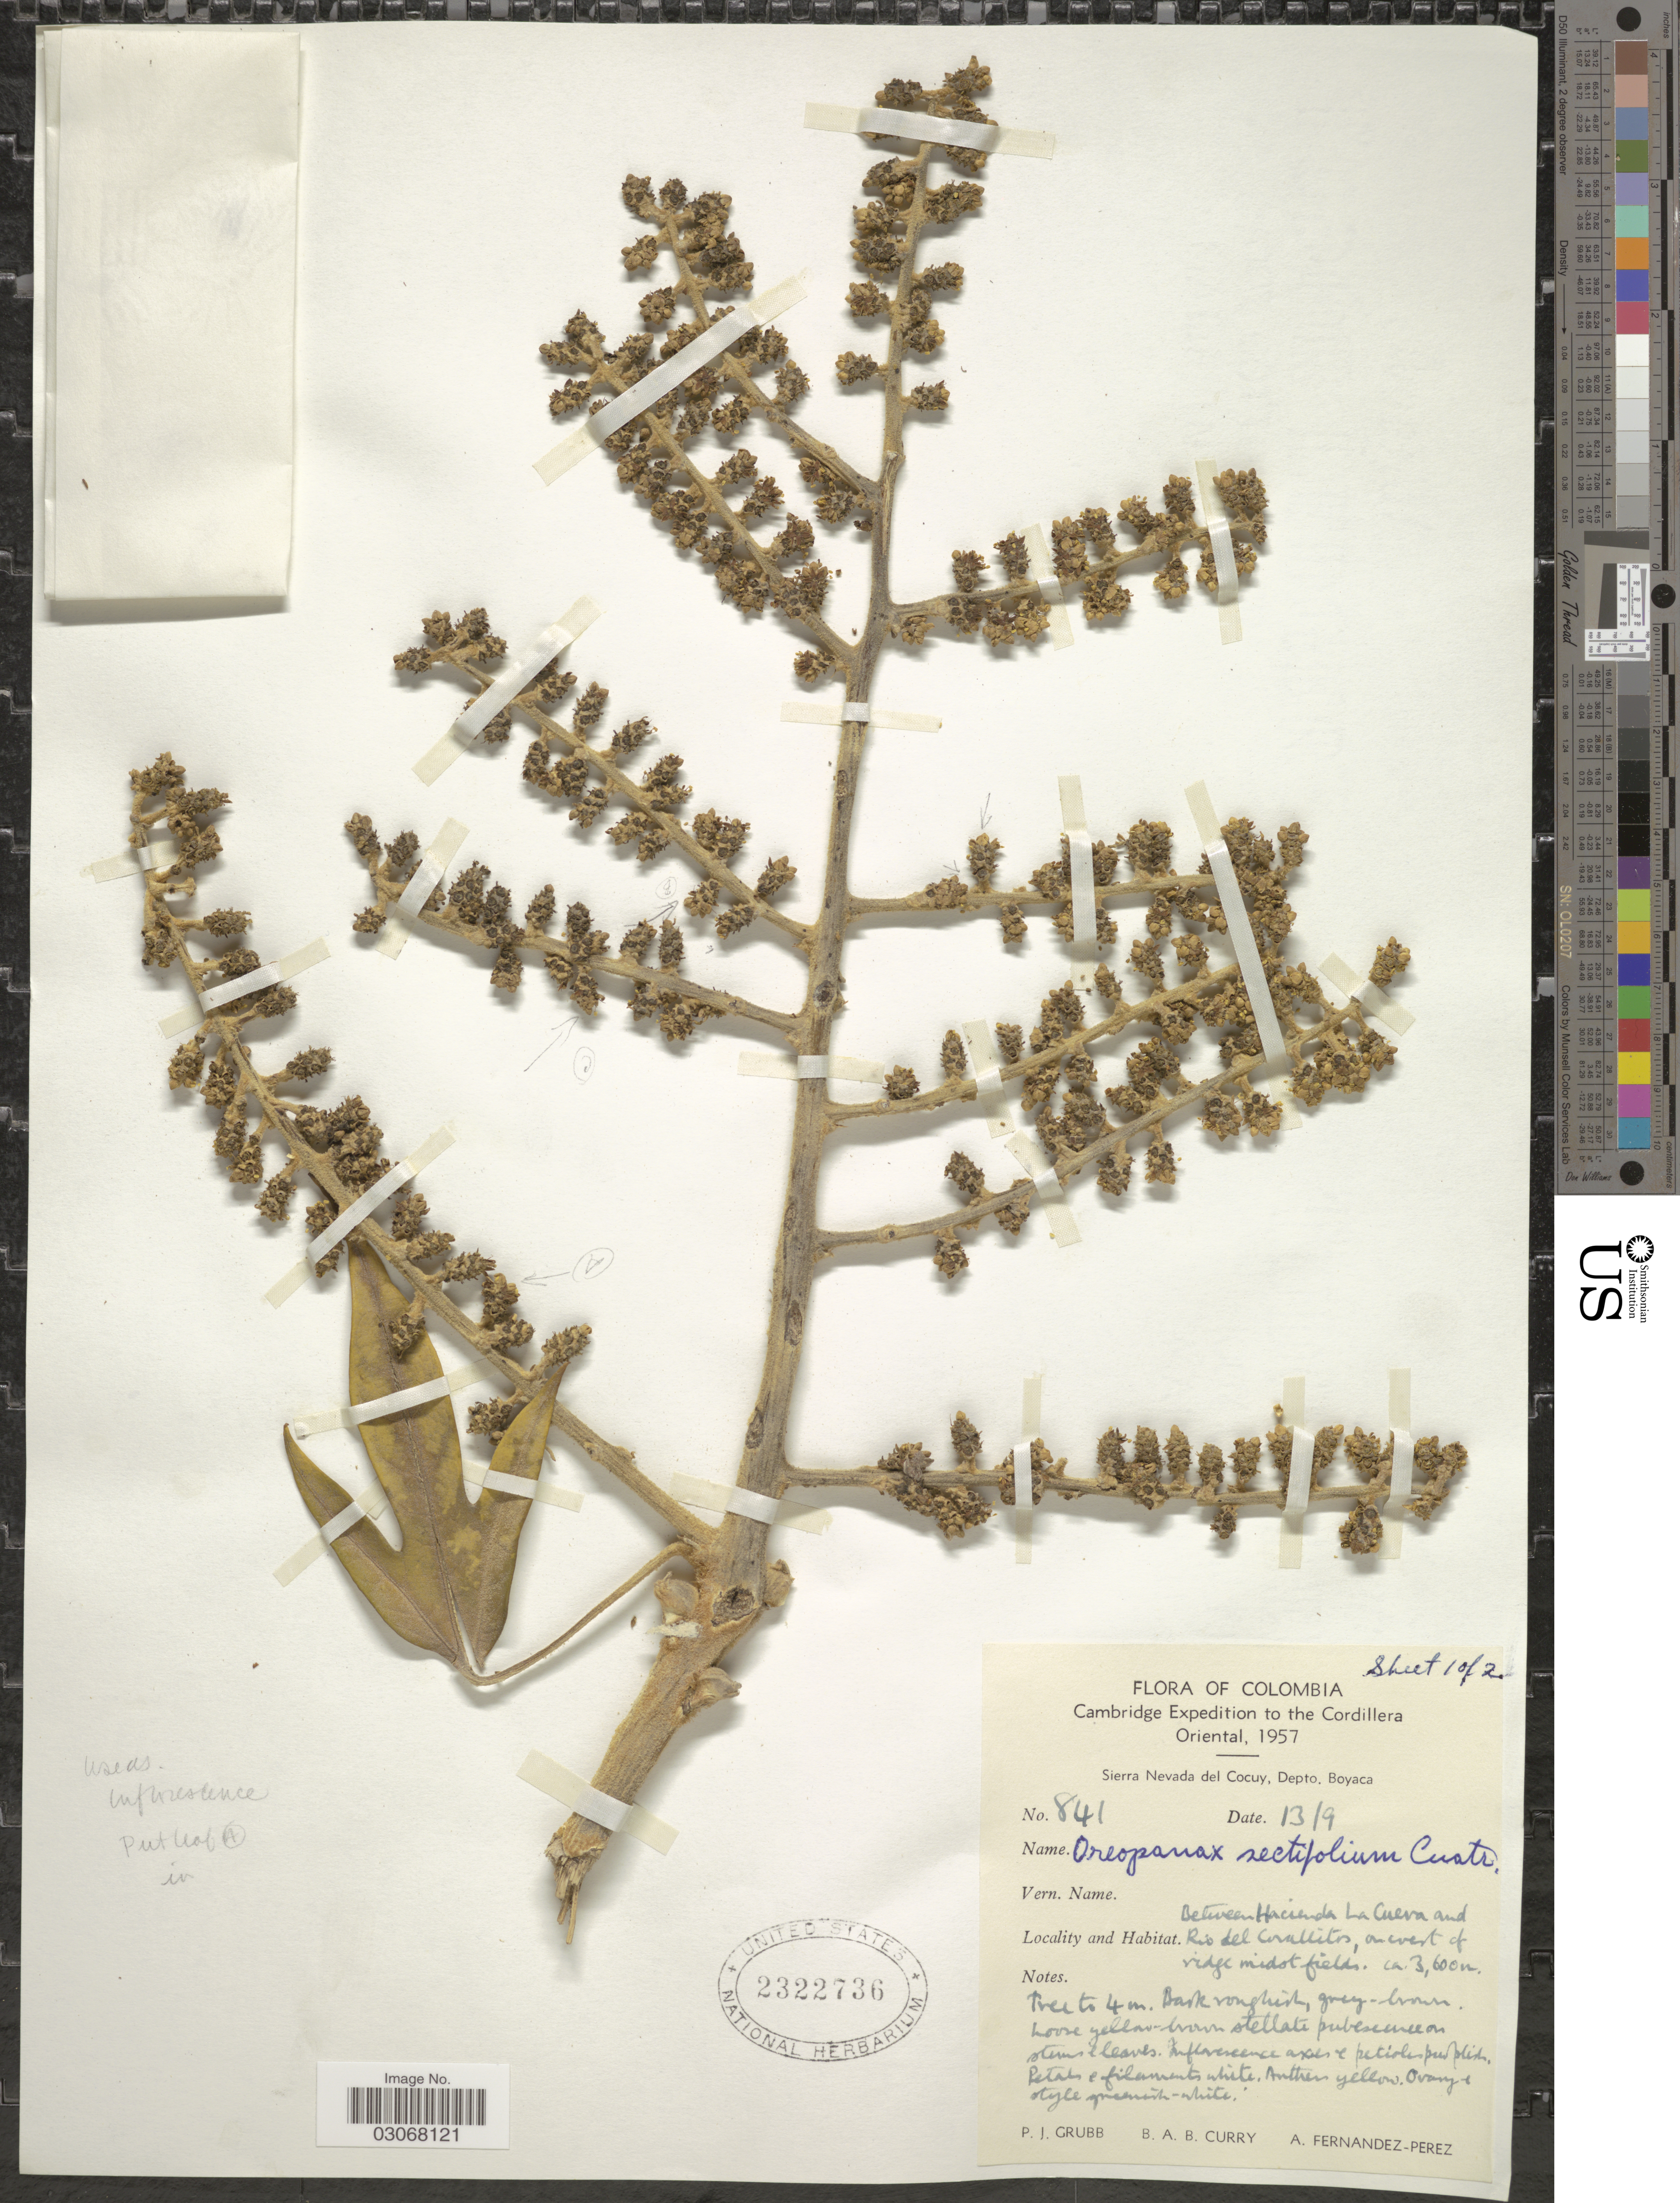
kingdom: Plantae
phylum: Tracheophyta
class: Magnoliopsida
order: Apiales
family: Araliaceae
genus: Oreopanax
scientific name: Oreopanax schultzei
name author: Harms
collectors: P. J. Grubb, B. A. B. Curry & A. Fernández-Pérez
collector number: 841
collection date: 1957-09-13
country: Colombia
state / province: Boyacá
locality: Cordillera Oriental. Sierra Nevada del Cocuy, Depto. Boyaca. Rio del Corallitos, on west of ridge midst field.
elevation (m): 3600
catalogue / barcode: US 2322736